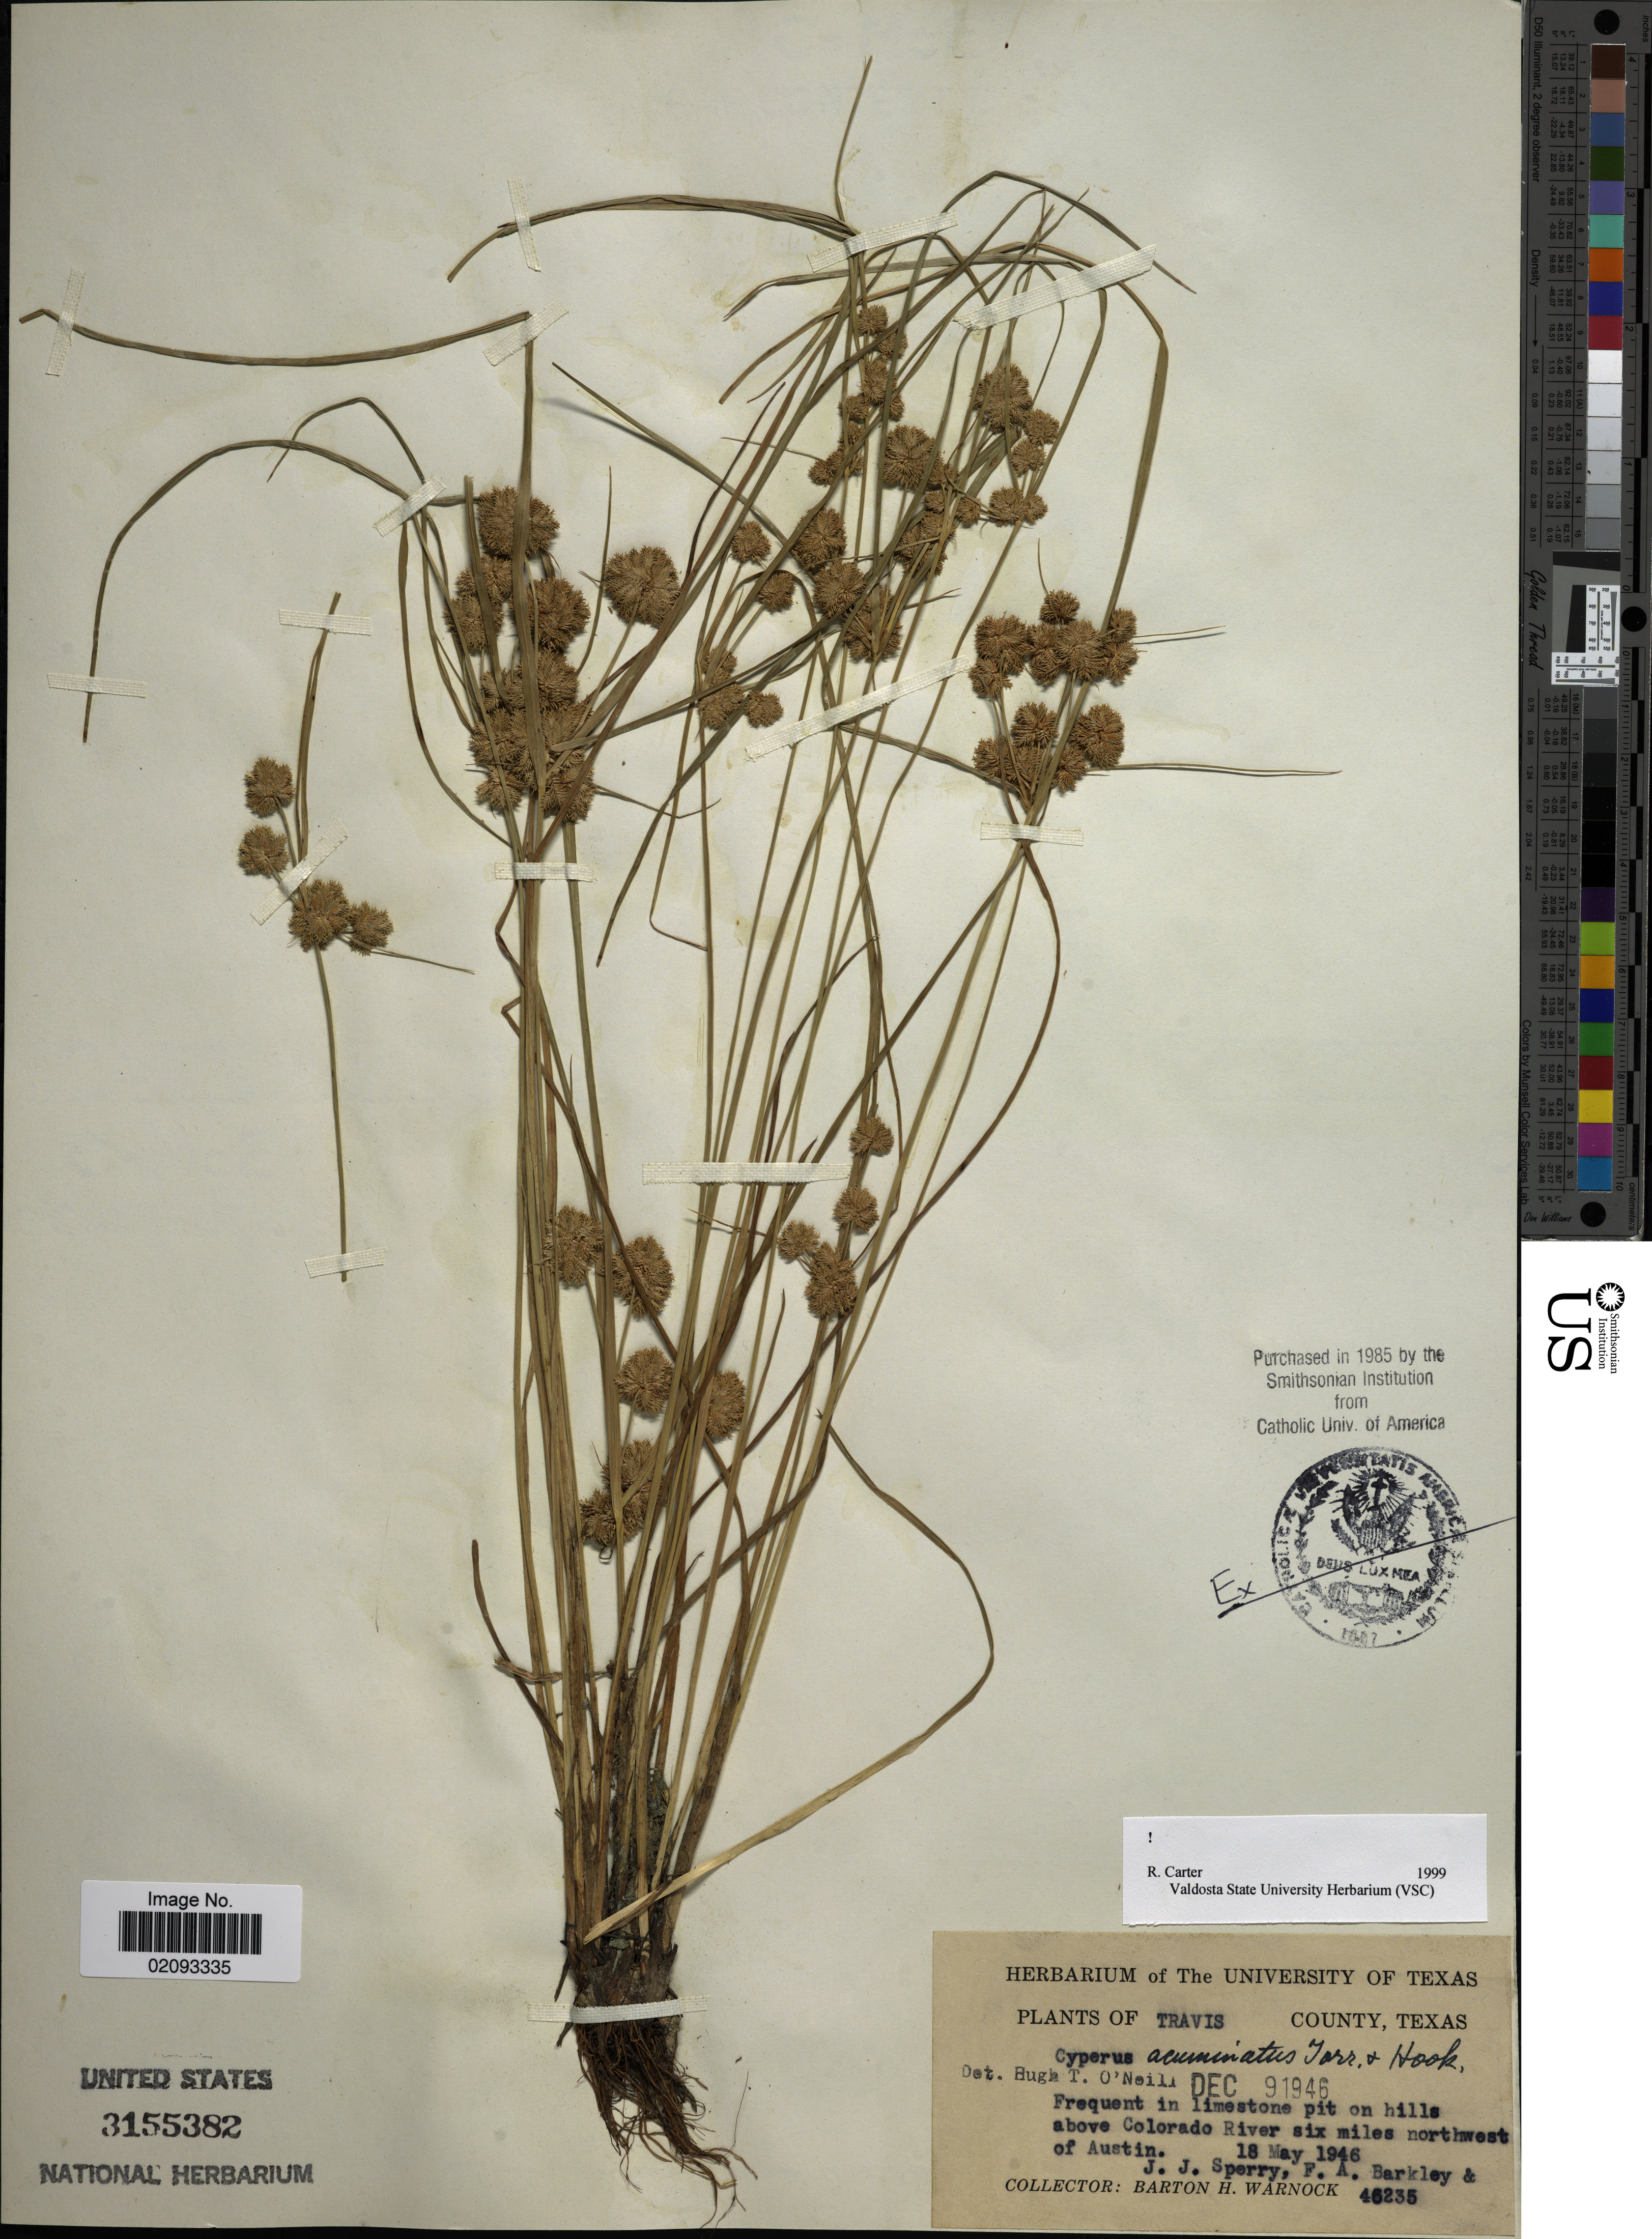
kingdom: Plantae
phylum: Tracheophyta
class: Liliopsida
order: Poales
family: Cyperaceae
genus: Cyperus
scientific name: Cyperus acuminatus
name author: Torr. & Hook.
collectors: J. Sperry, F. A. Barkley & B. H. Warnock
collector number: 46235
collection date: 1946-05-18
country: United States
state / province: Texas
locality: Travis County. above Colorado River six miles northwest of Austin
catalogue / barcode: US 3155382